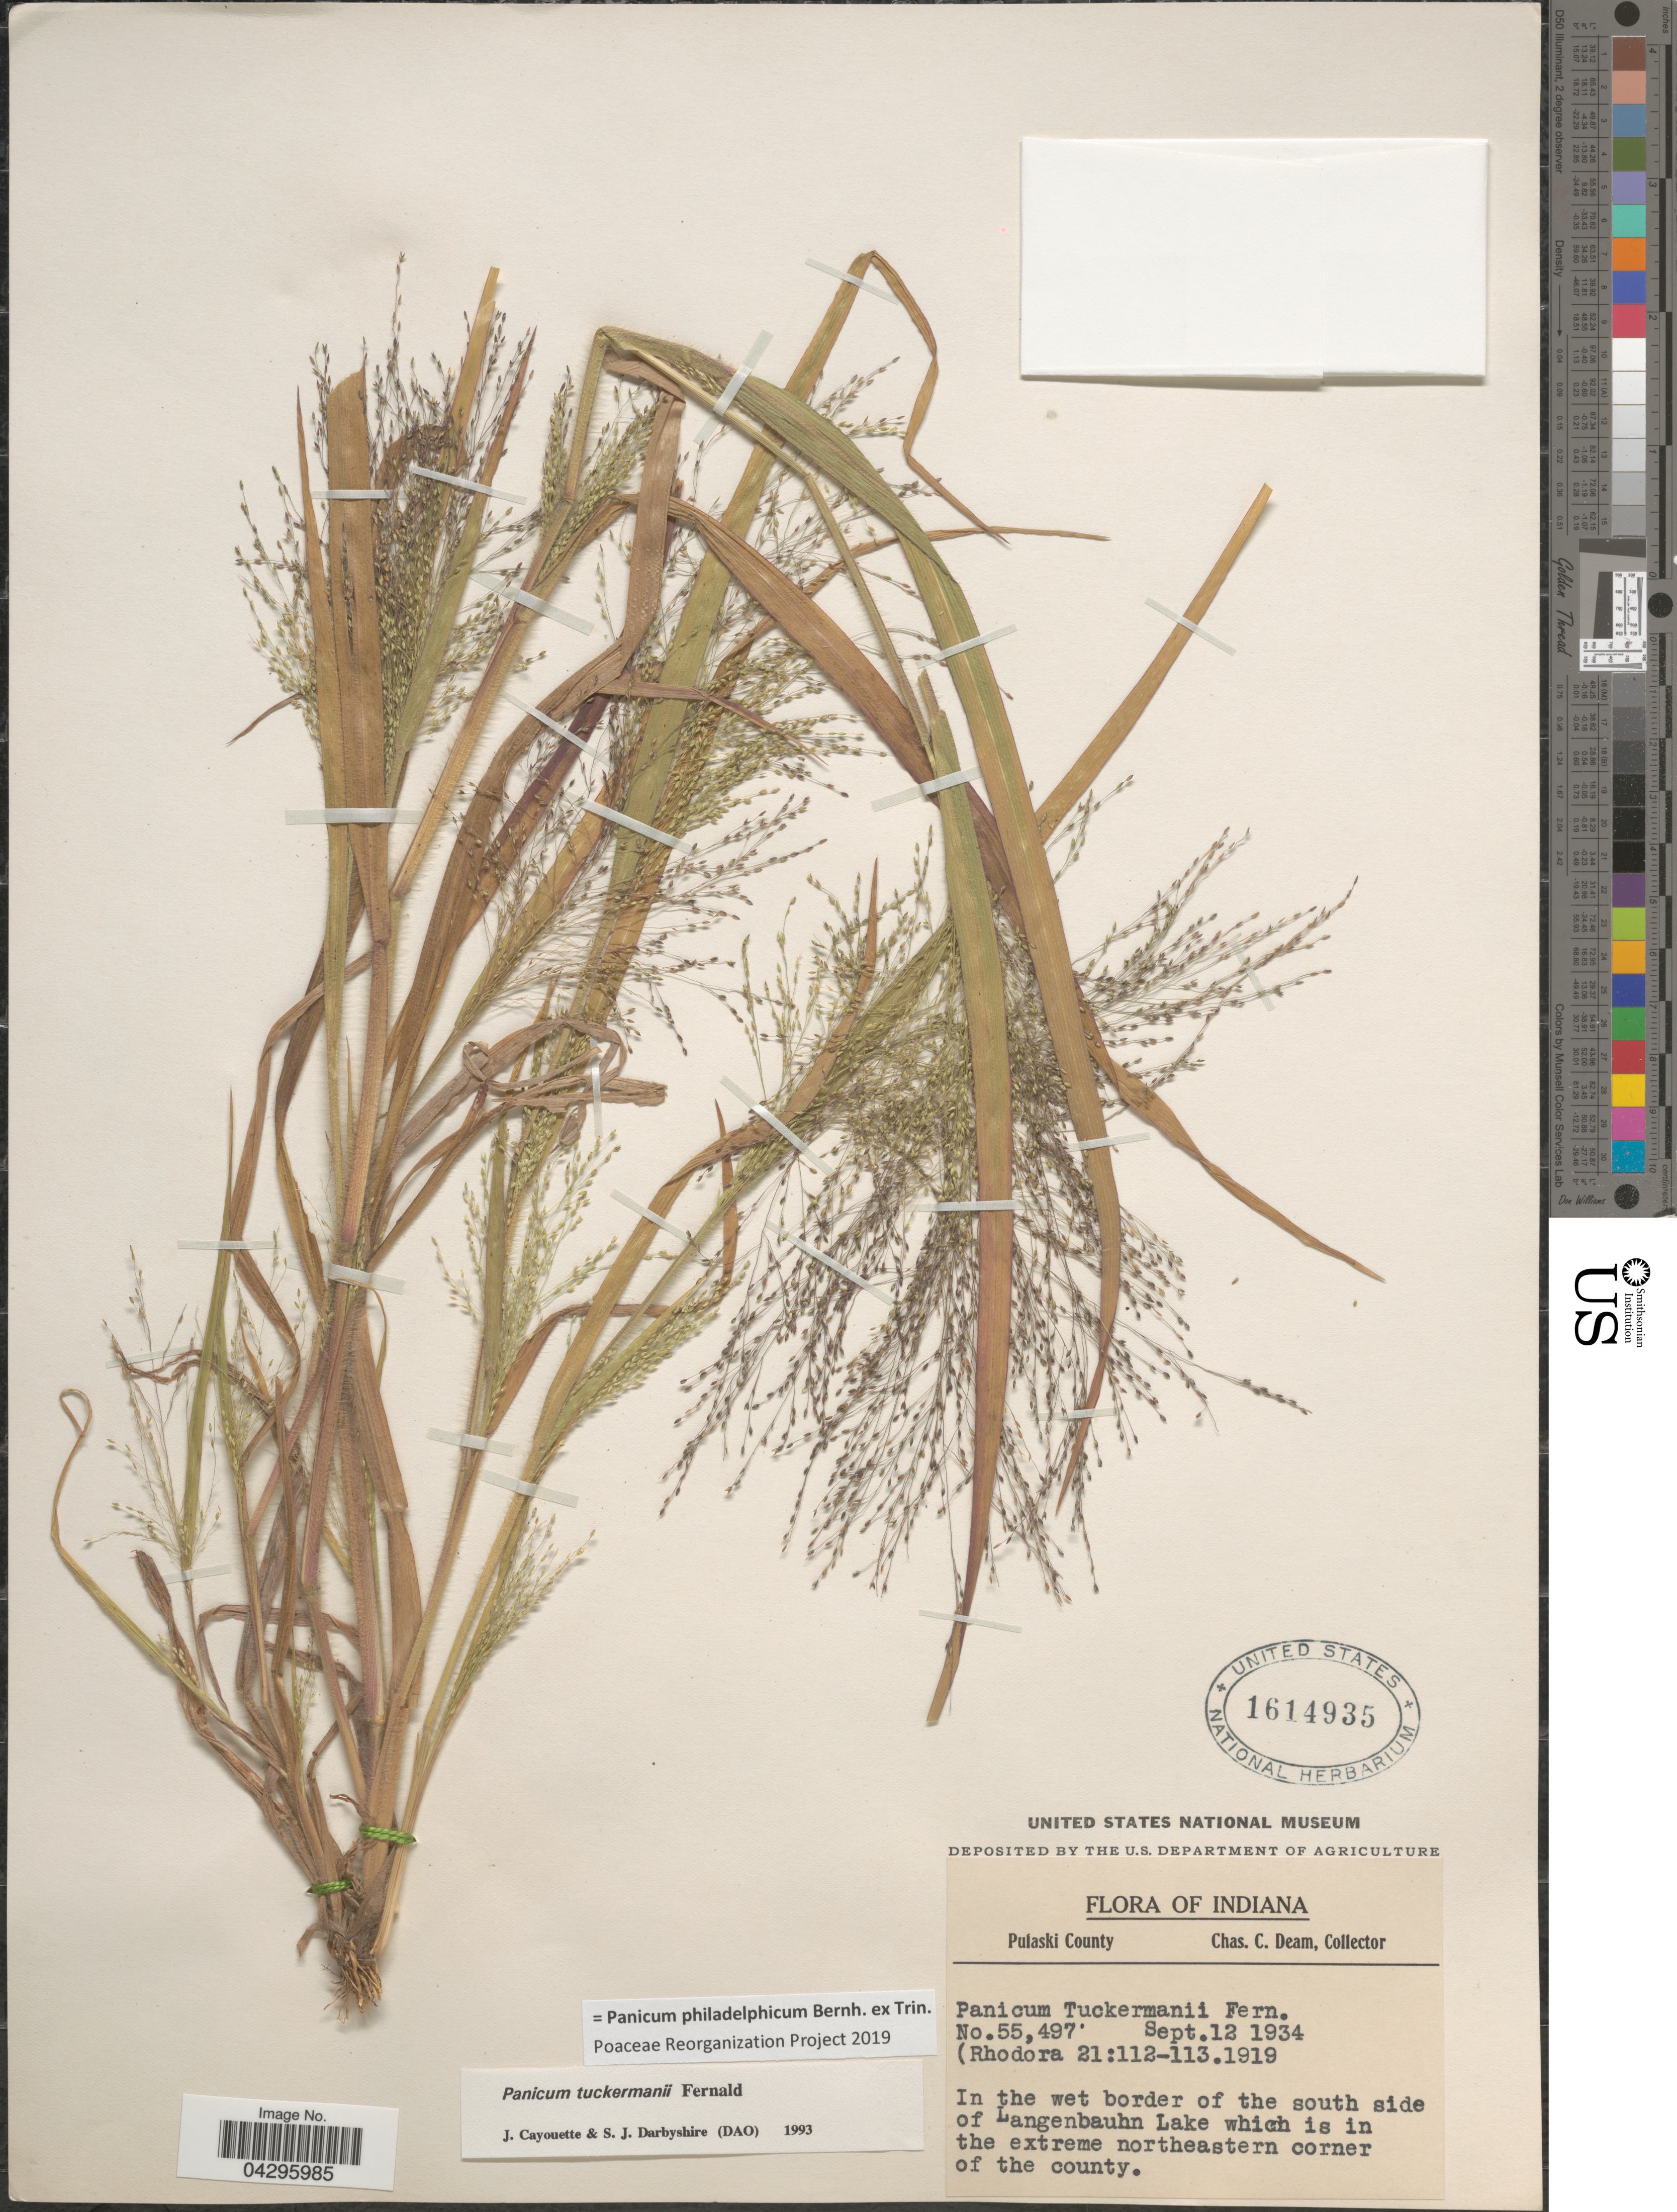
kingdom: Plantae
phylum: Tracheophyta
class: Liliopsida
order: Poales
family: Poaceae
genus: Panicum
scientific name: Panicum philadelphicum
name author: Bernh. ex Trin.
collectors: C. C. Deam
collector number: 55497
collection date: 1934-09-12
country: United States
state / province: Indiana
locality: Pulaski County. In the wet border of the south side of Langenbauhn Lake which is in the extreme northeastern corner of the county.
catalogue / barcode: US 1614935